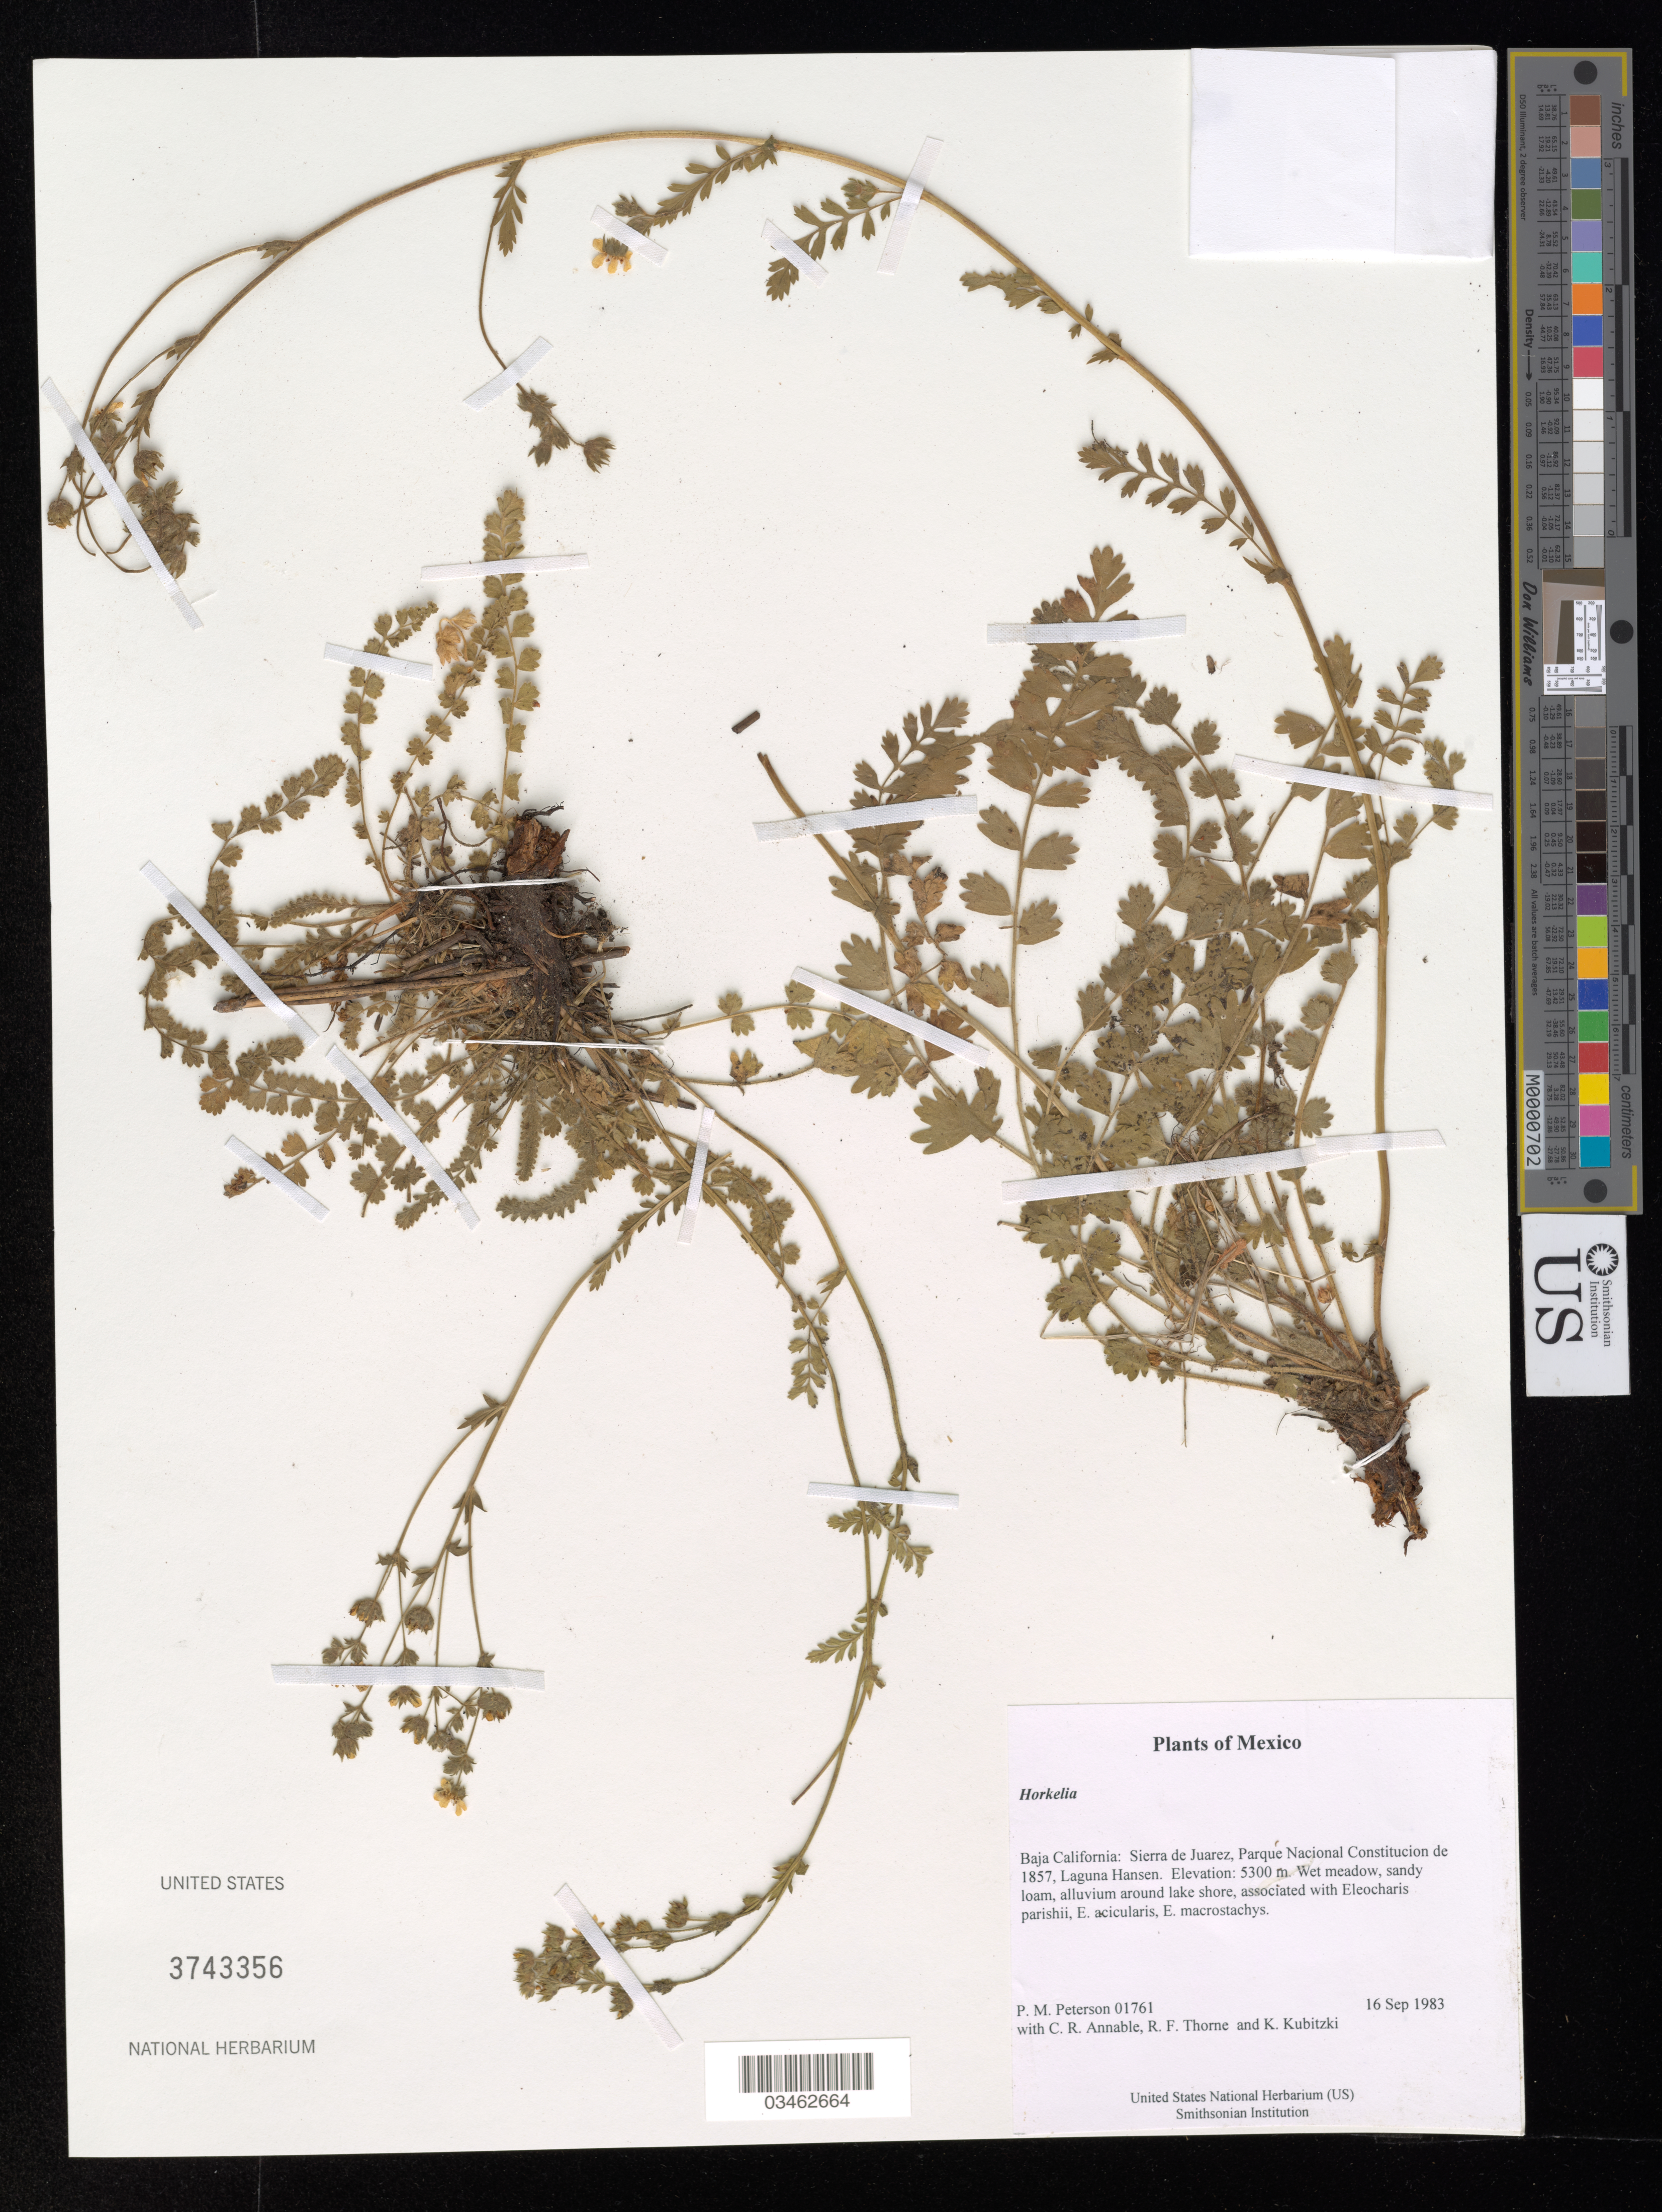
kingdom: Plantae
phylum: Tracheophyta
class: Magnoliopsida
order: Rosales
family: Rosaceae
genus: Horkelia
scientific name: Horkelia sp.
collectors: P. M. Peterson, C. R. Annable, R. F. Thorne & K. Kubitzki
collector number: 01761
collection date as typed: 16 Sep 1983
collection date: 1983-09-16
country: Mexico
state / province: Baja California Norte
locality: Sierra de Juarez, Parque Nacional Constitucion de 1857, Laguna Hansen.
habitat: Wet meadow, sandy loam, alluvium around lake shore, associated with Eleocharis parishii, E. acicularis, E. macrostachys.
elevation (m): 5300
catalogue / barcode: US 3743356